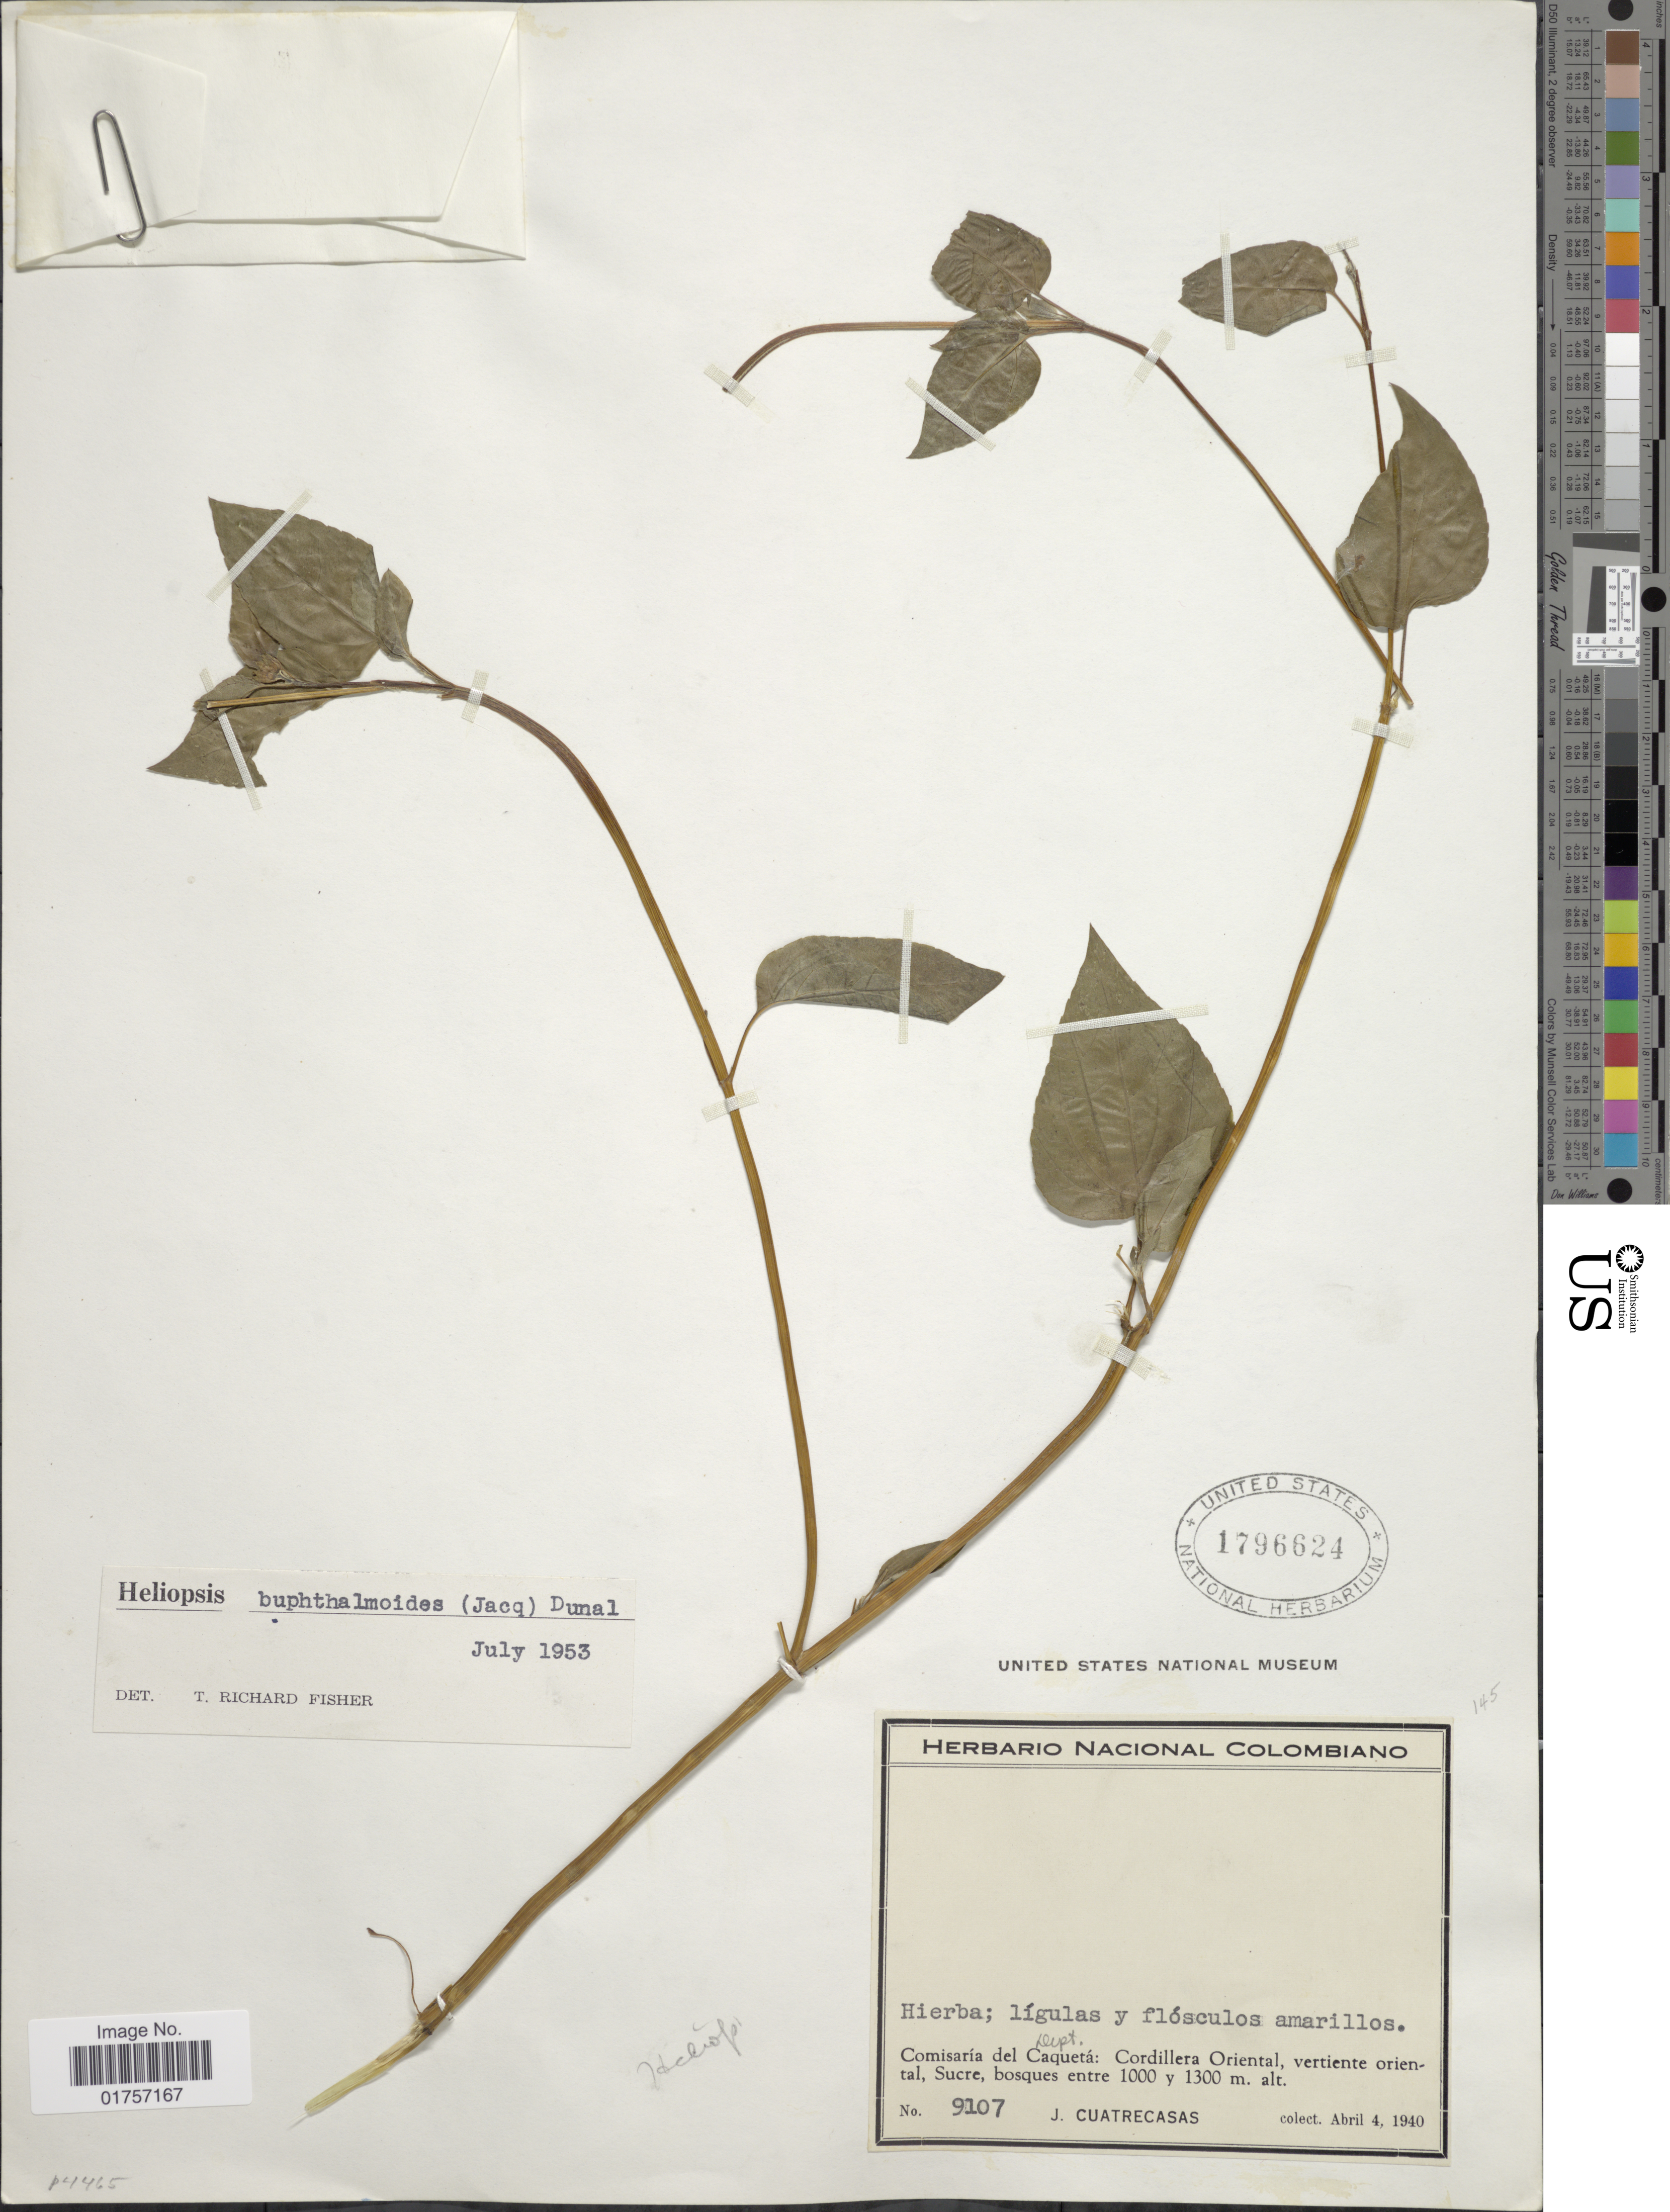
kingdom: Plantae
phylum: Tracheophyta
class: Magnoliopsida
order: Asterales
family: Asteraceae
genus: Heliopsis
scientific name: Heliopsis buphthalmoides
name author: (Jacq.) Dunal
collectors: J. Cuatrecasas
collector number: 9107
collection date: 1940-04-04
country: Colombia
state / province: Caquetá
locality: Cordillera Oriental, vertiente oriental, Sucre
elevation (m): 1000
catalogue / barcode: US 1796624